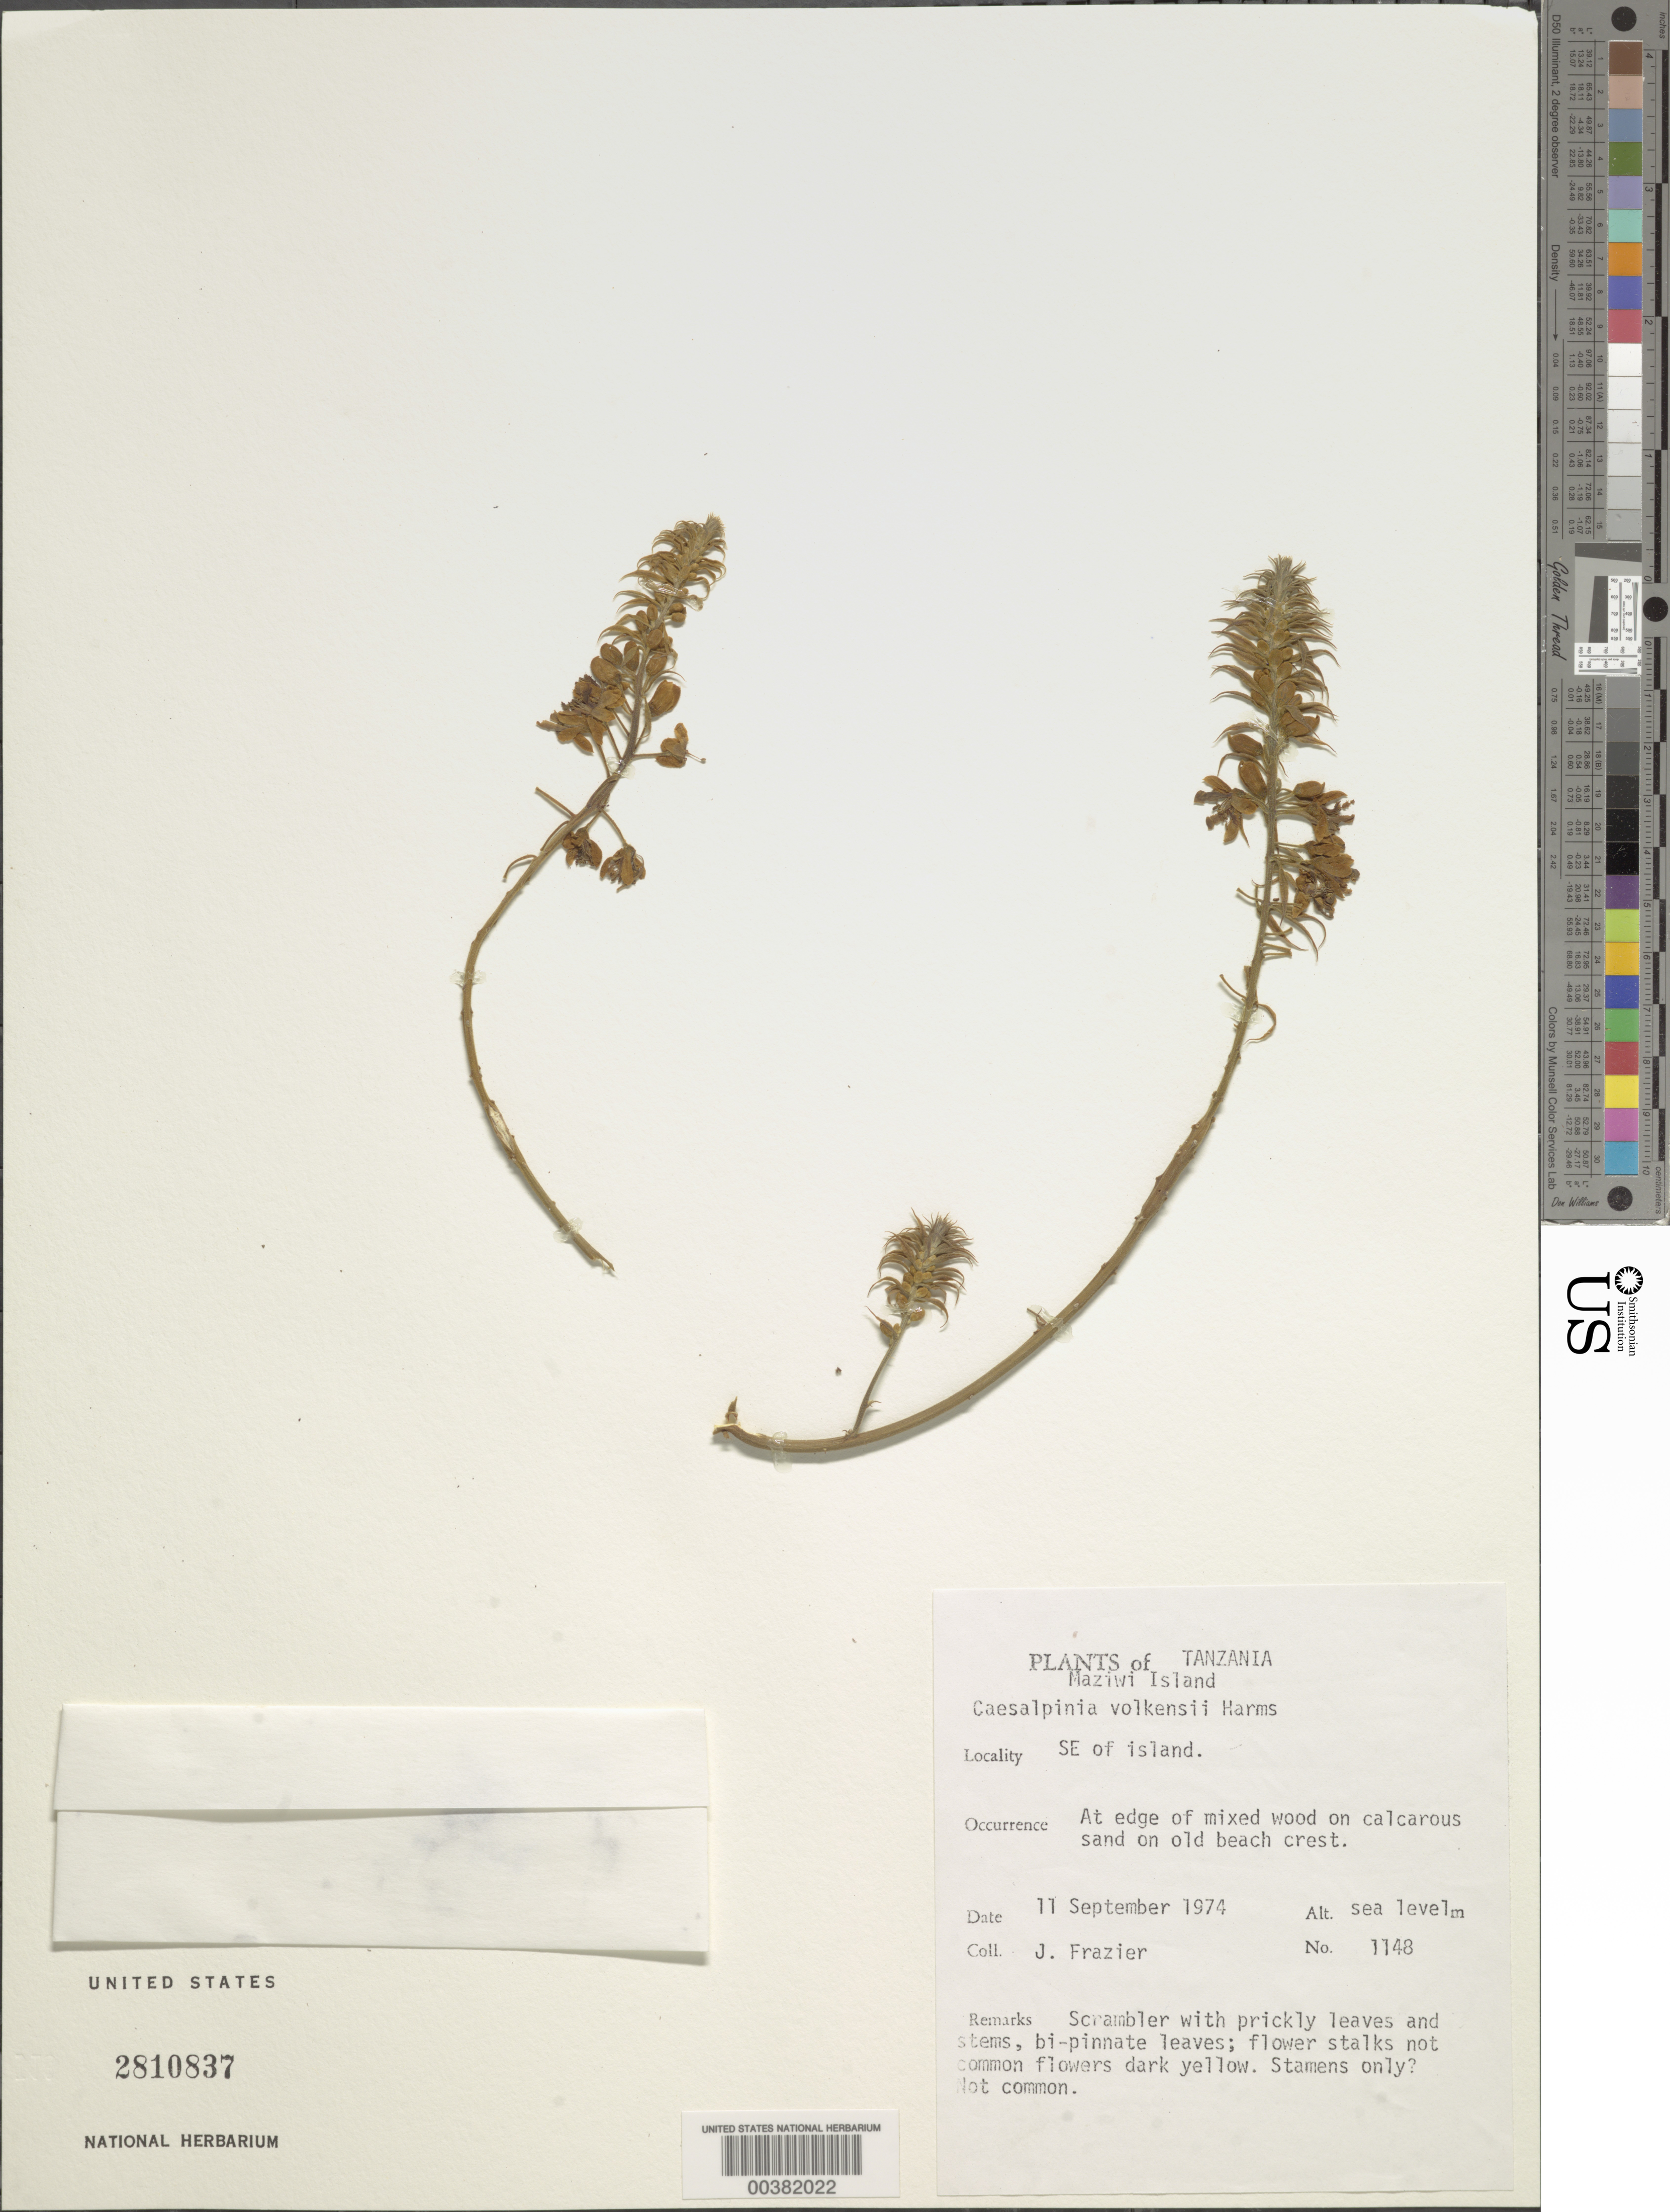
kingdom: Plantae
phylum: Tracheophyta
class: Magnoliopsida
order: Fabales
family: Fabaceae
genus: Guilandina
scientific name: Guilandina volkensii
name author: (Harms) G.P. Lewis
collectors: J. Frazier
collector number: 1148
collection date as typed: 11 Sep 1974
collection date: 1974-09-11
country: Tanzania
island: Maziwe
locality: Maziwi Island, se of island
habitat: At edge of mixed woods on calcarous sand on old beach crest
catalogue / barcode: US 2810837